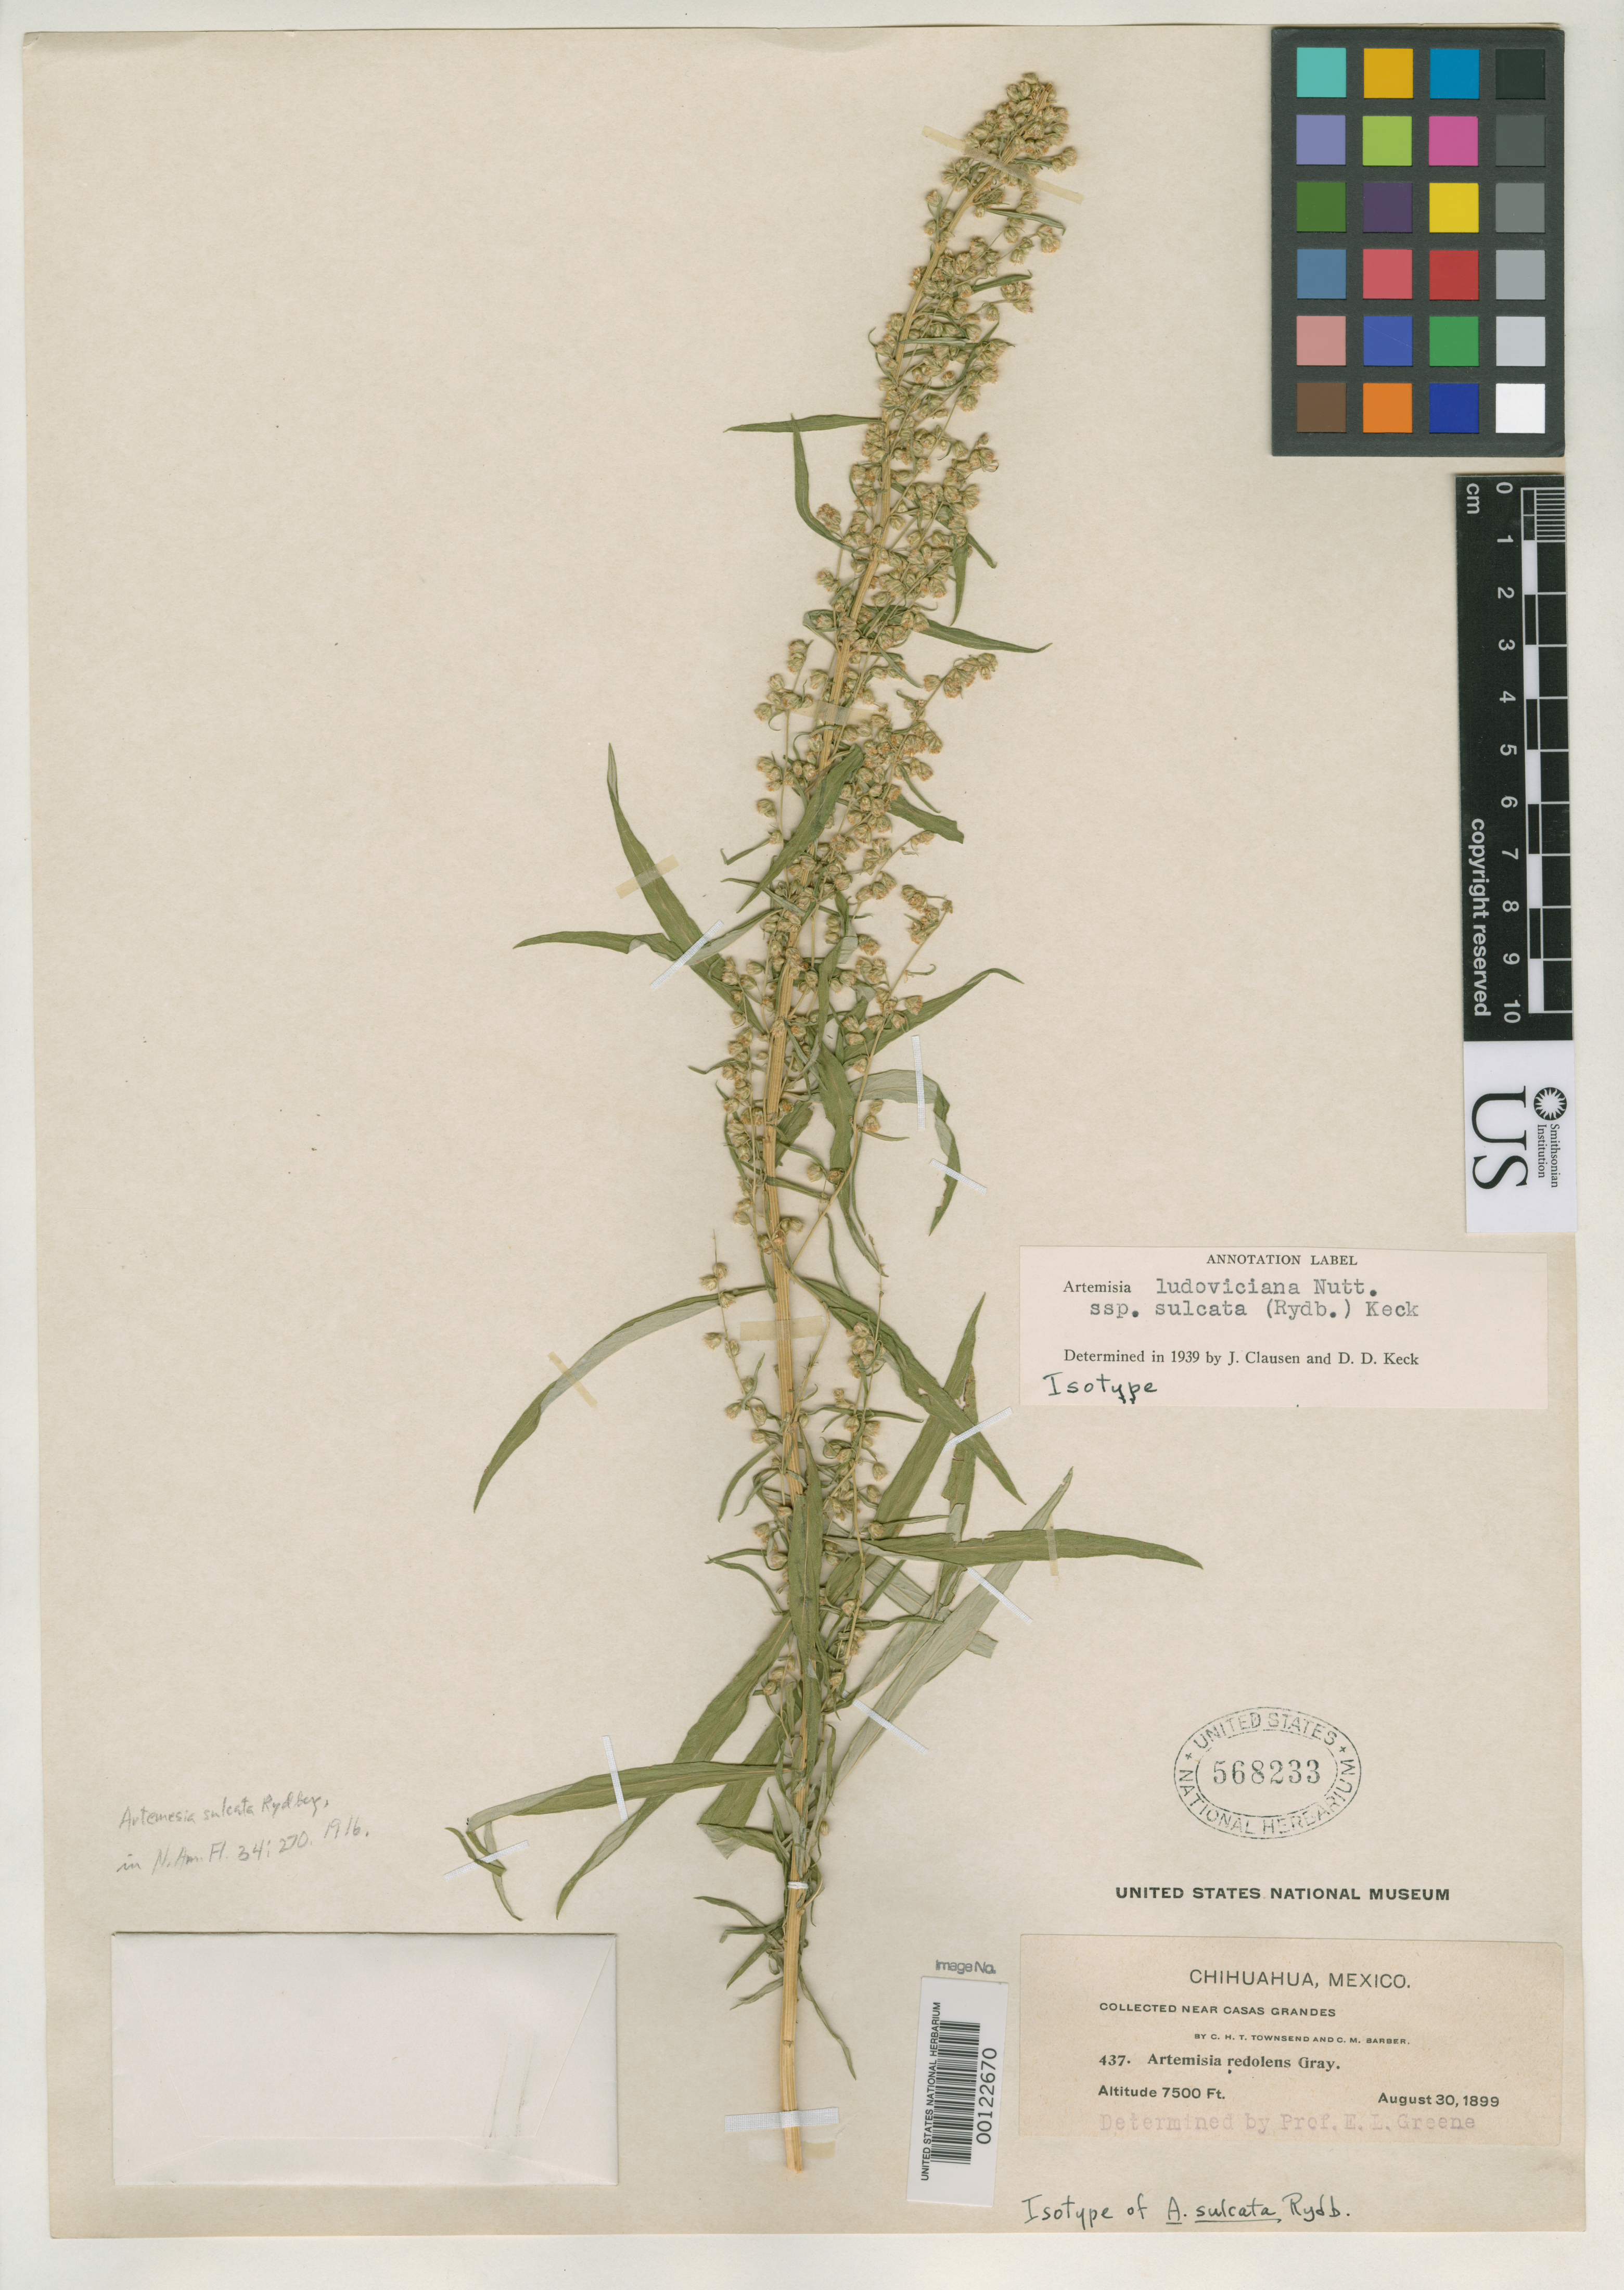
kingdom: Plantae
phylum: Tracheophyta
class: Magnoliopsida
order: Asterales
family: Asteraceae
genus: Artemisia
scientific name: Artemisia sulcata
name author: Rydb.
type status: Isotype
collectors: C. H. T. Townsend & C. Barber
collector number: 437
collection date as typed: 30 Aug 1899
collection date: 1899-08-30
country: Mexico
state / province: Chihuahua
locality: Casas Grandes.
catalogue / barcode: US 568233